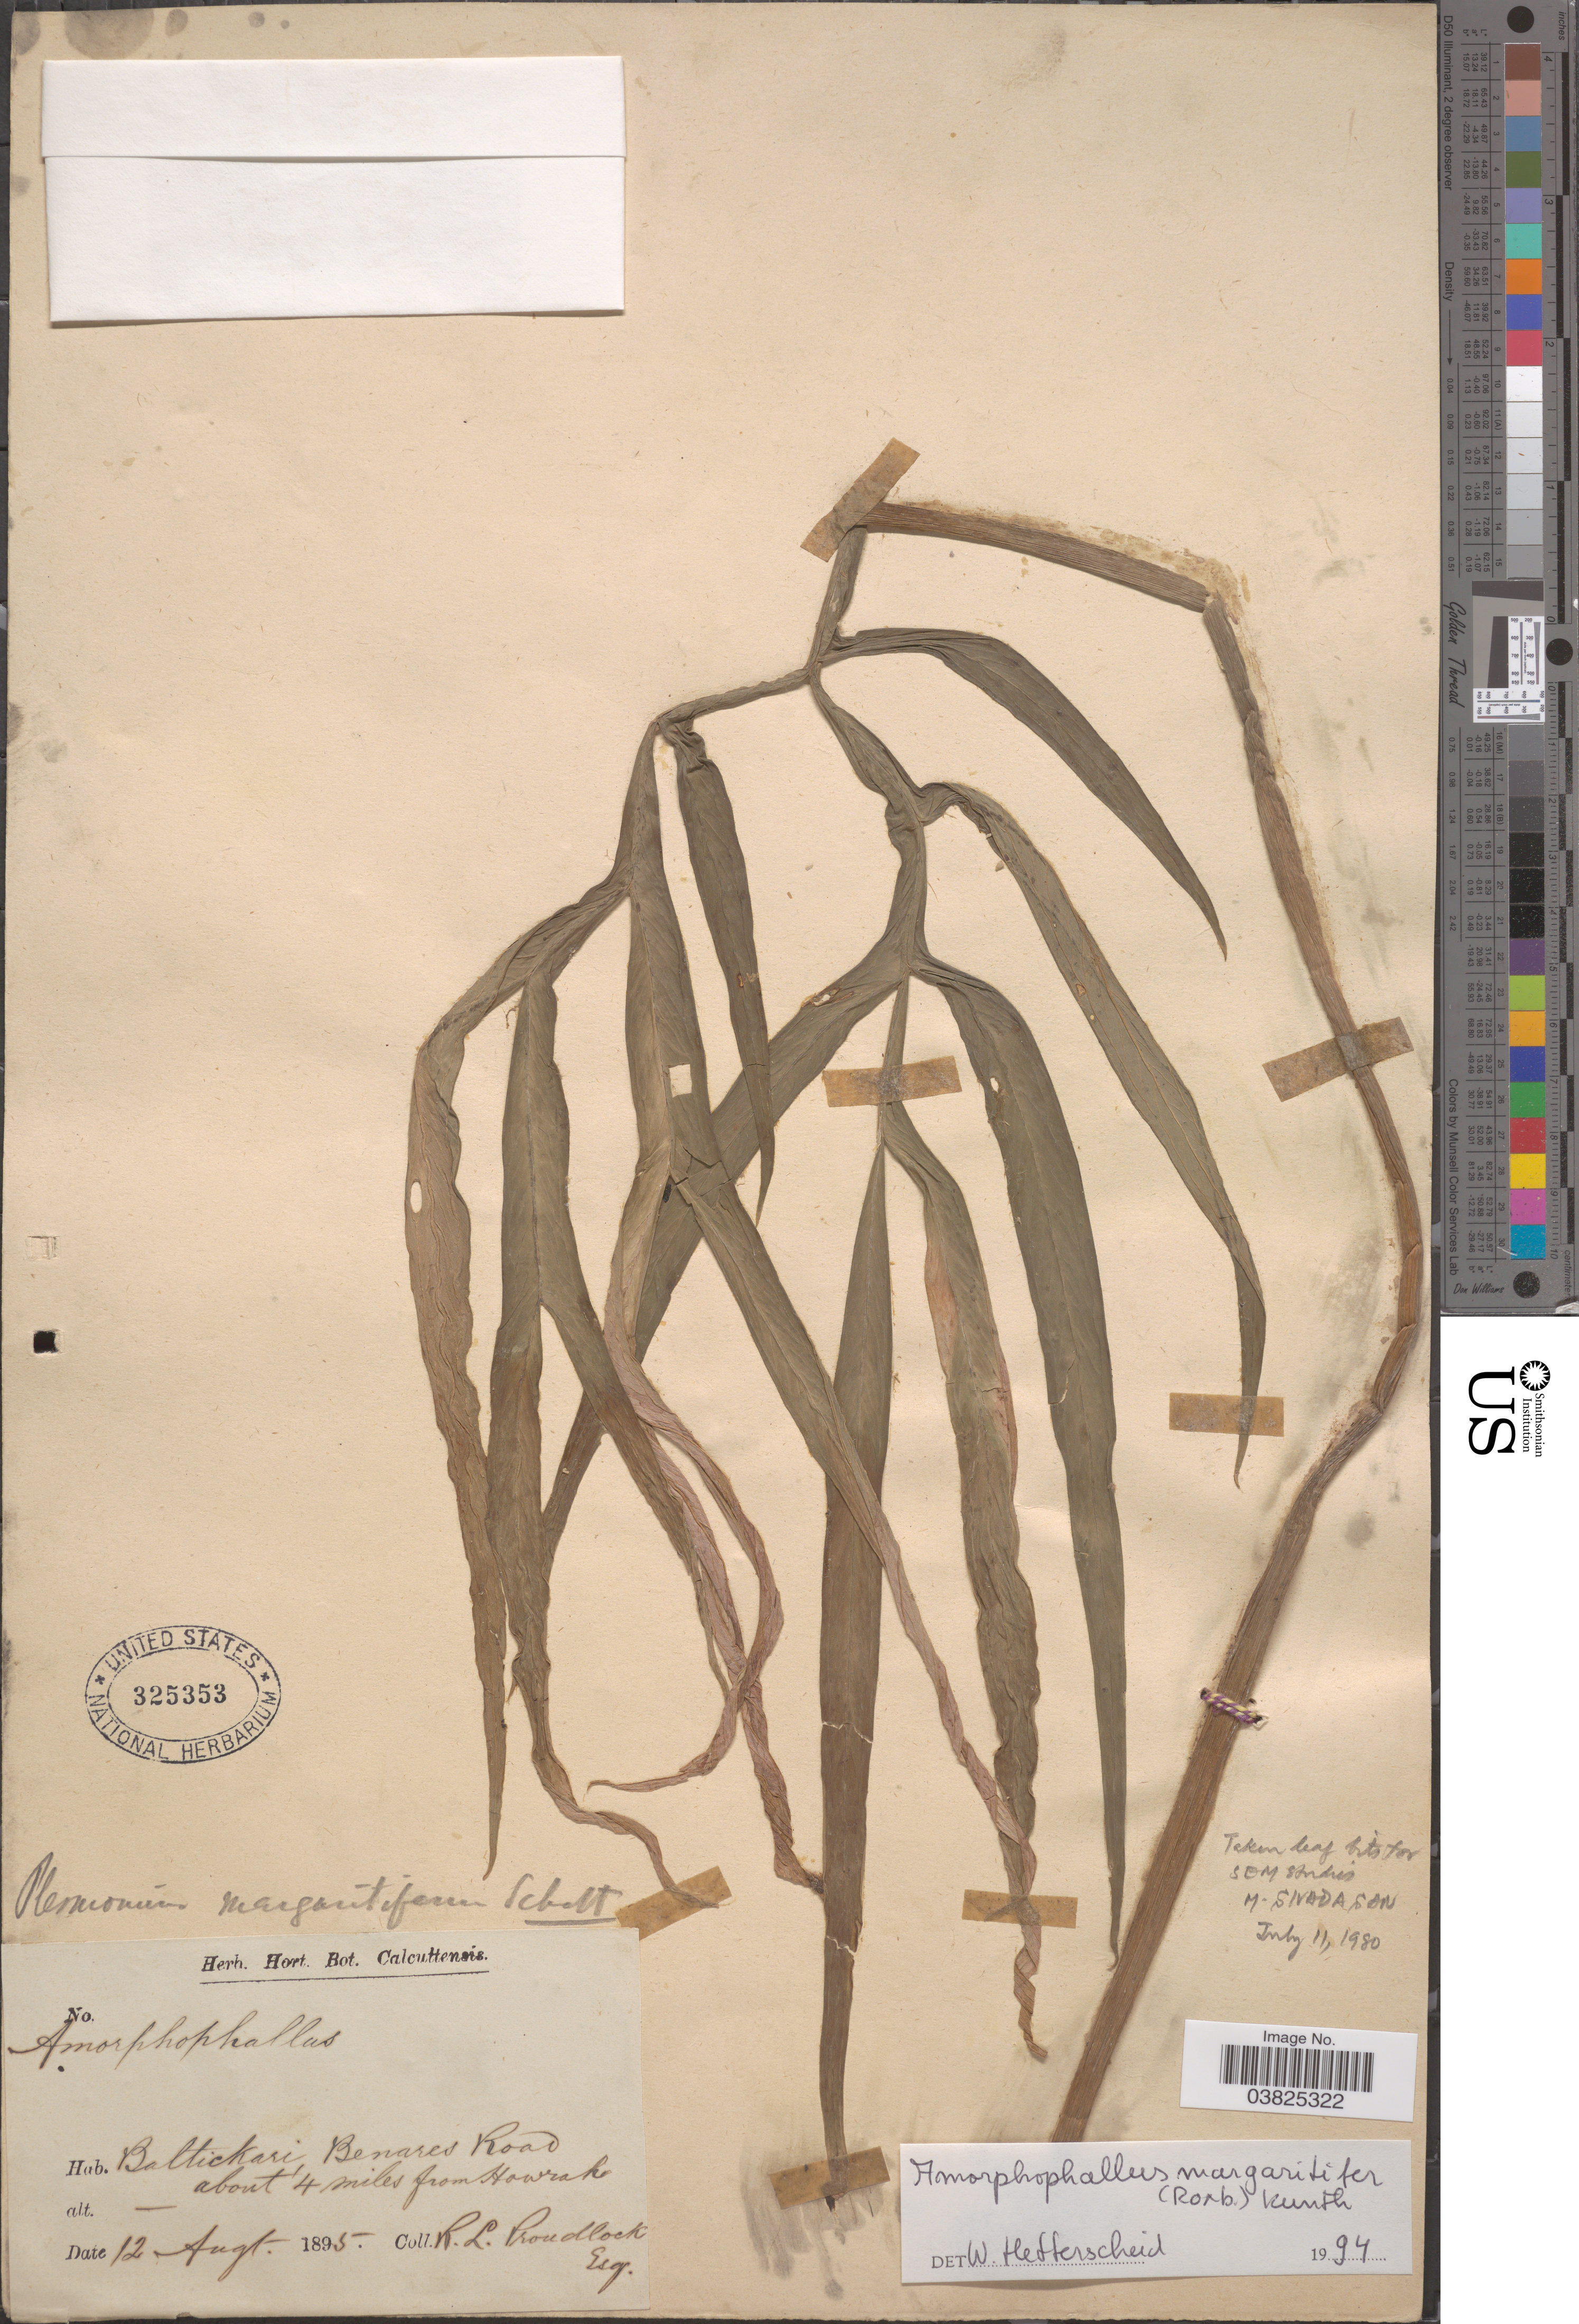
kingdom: Plantae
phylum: Tracheophyta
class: Liliopsida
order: Alismatales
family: Araceae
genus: Amorphophallus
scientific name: Amorphophallus margaritifer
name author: (Roxb.) Kunth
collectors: R. Proudlock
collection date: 1895-08-12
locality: Baltickari Benares Road about 4 miles from Howrah.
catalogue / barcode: US 325353